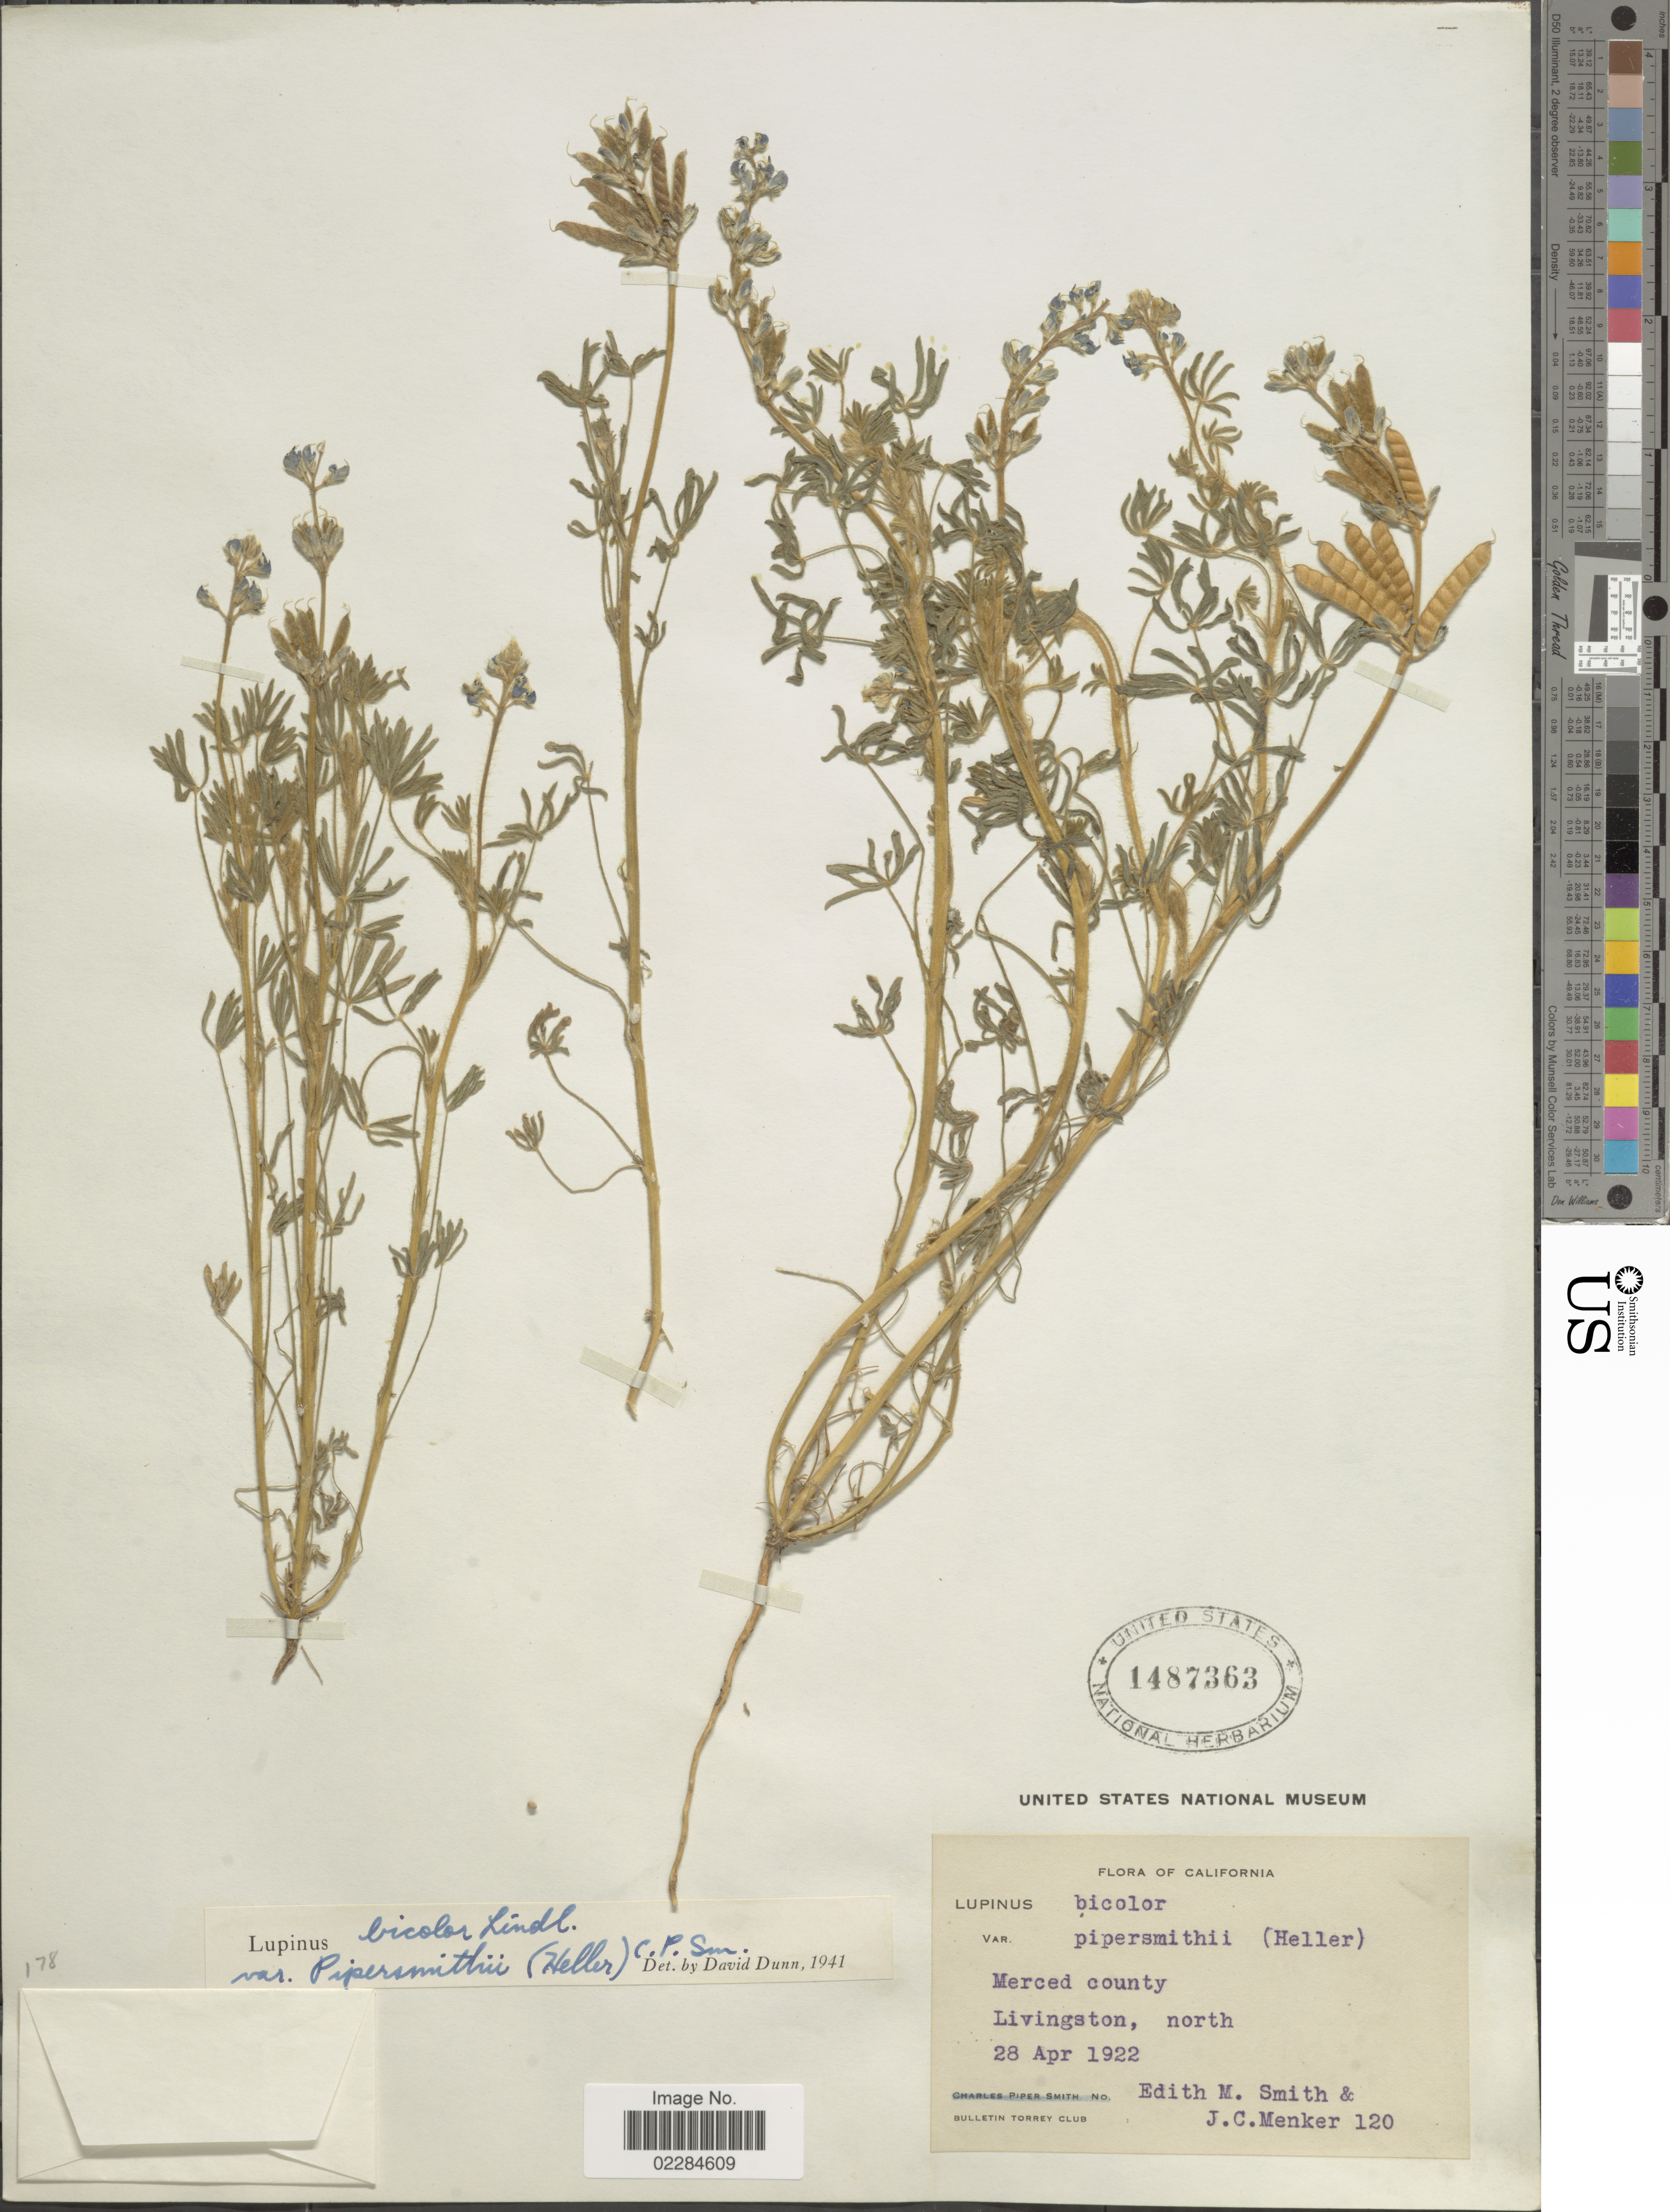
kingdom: Plantae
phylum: Tracheophyta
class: Magnoliopsida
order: Fabales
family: Fabaceae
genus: Lupinus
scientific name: Lupinus bicolor var. pipersmithii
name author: (A. Heller) C.P. Sm.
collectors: E. Smith & J. Menker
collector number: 120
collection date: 1922-04-28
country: United States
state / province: California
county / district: Merced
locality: Merced County. Livingston, north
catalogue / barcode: US 1487363